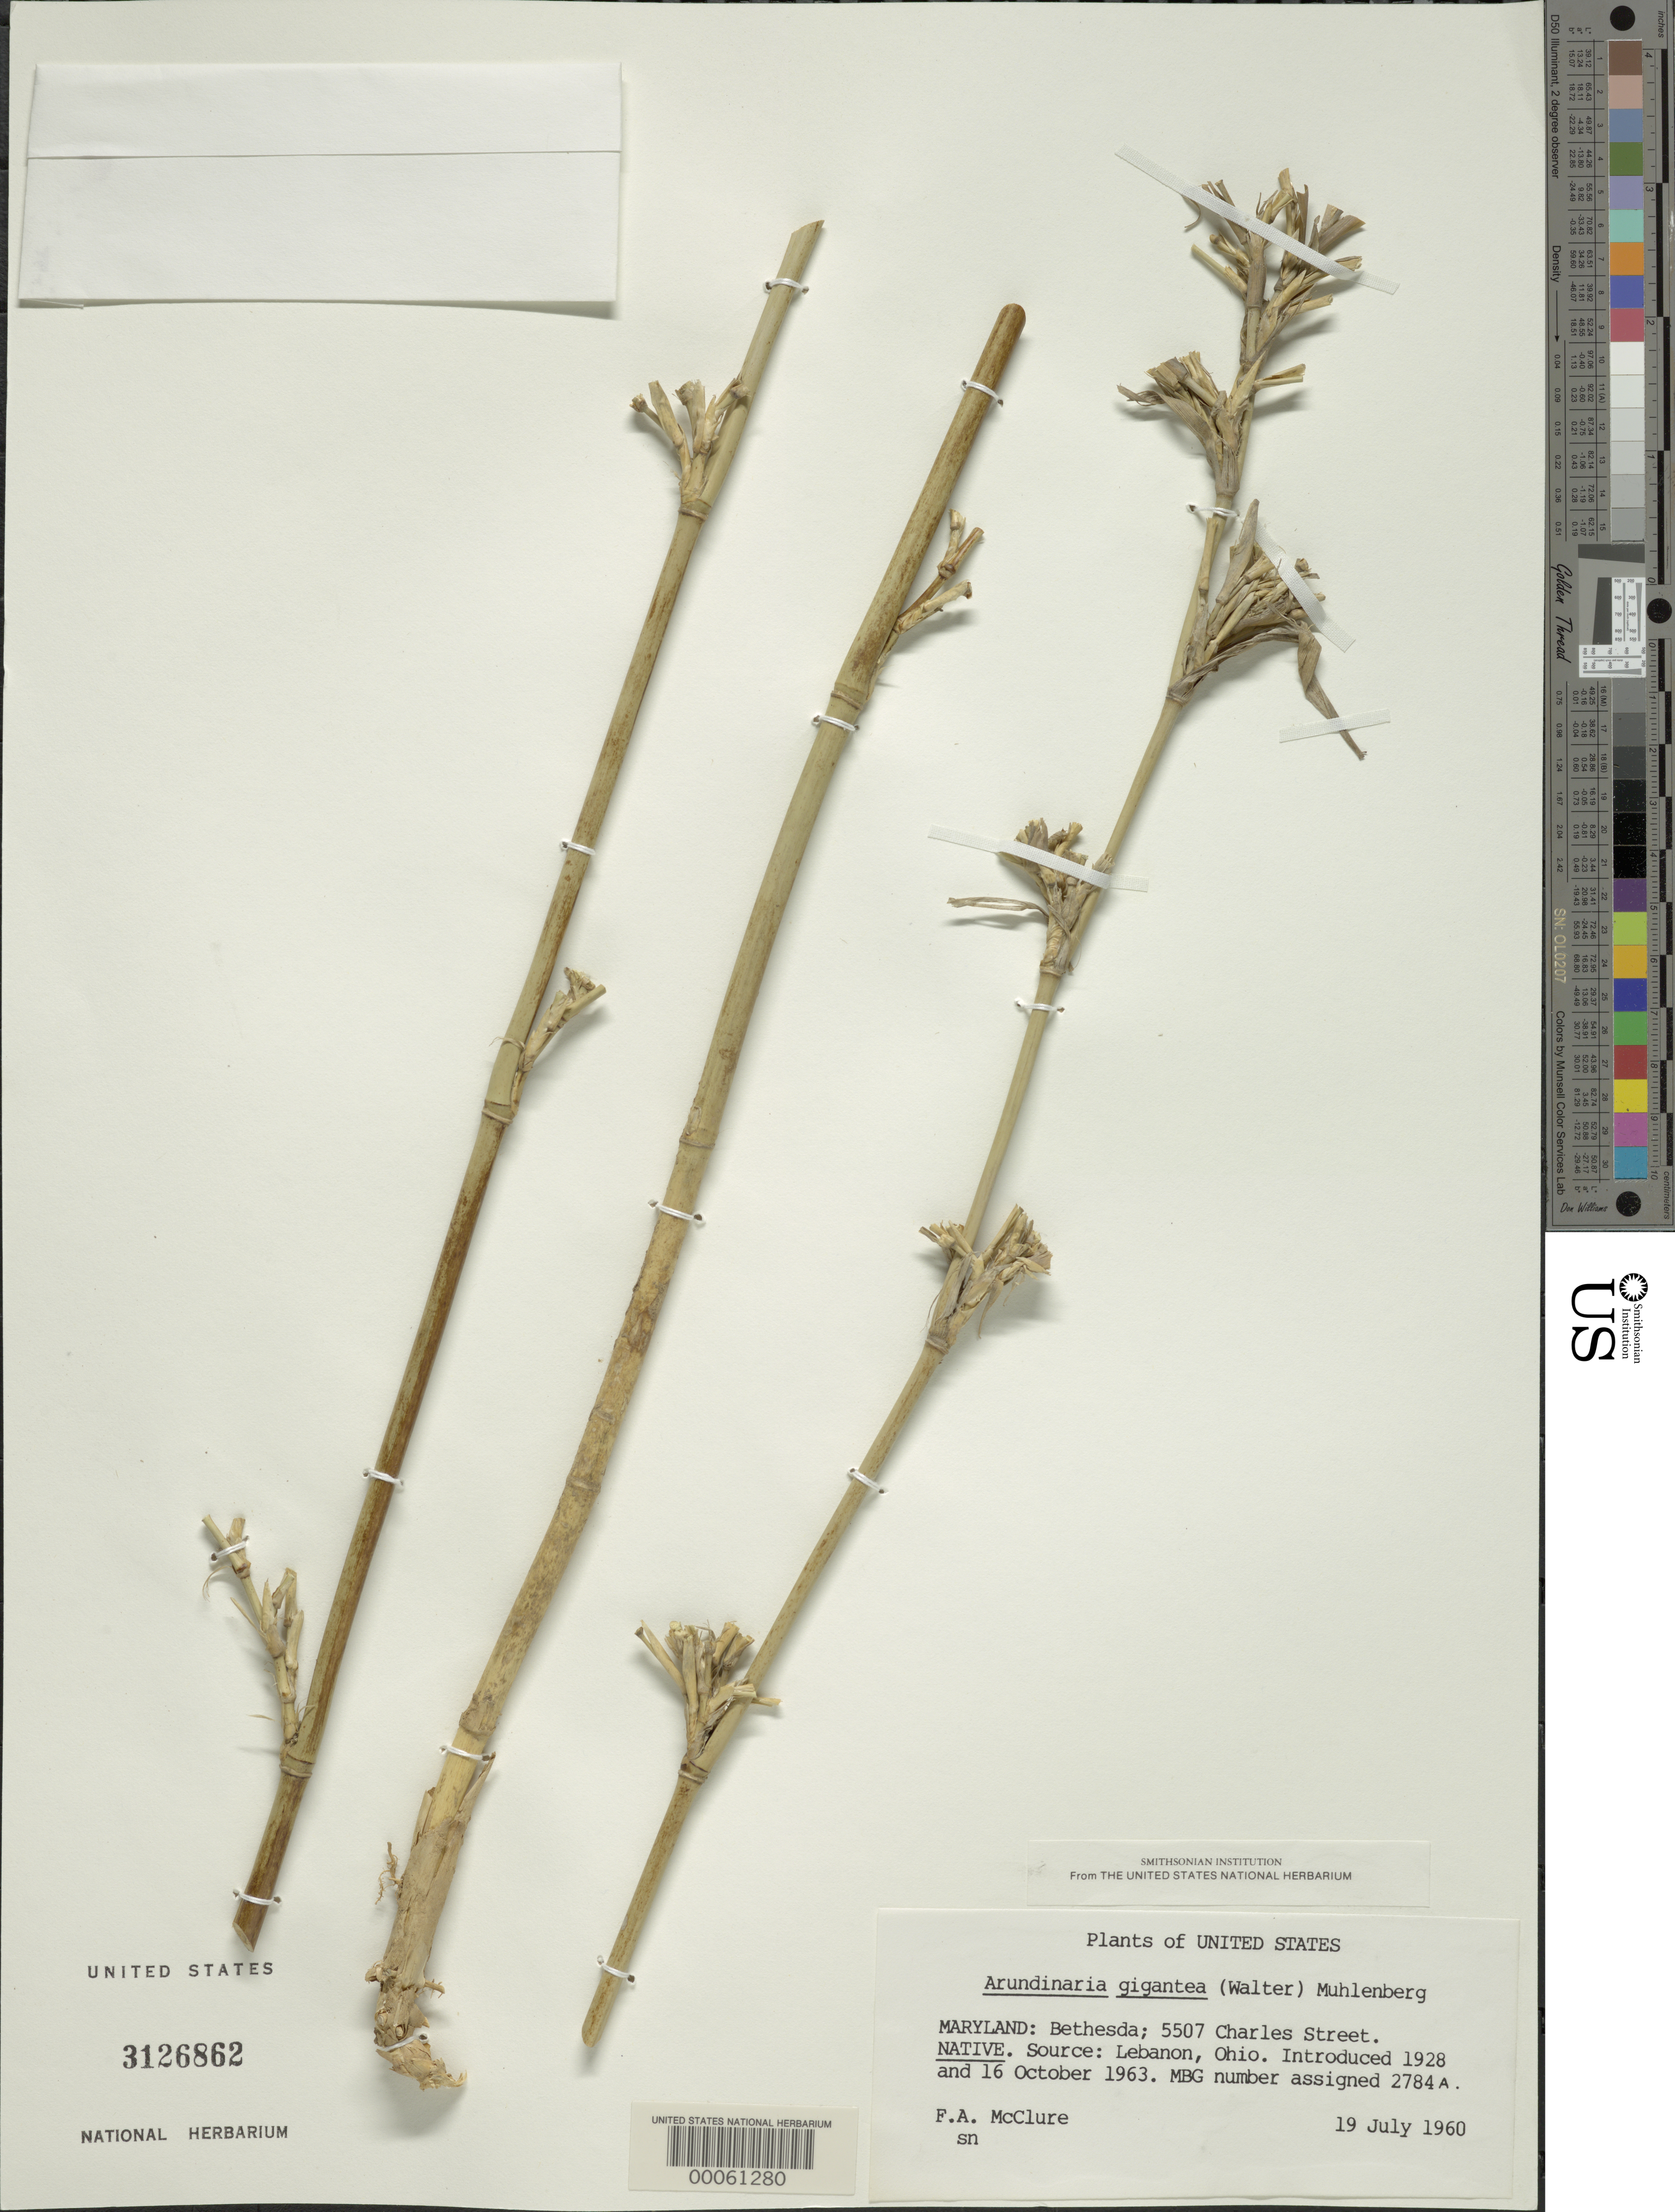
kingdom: Plantae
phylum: Tracheophyta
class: Liliopsida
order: Poales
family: Poaceae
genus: Arundinaria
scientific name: Arundinaria gigantea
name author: (Walter) Muhl.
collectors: F. A. McClure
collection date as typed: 19 Jul 1960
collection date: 1960-07-19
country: United States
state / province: Maryland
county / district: Montgomery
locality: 5507 Charles Street, Bethesda (McClure's garden)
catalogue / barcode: US 3126862